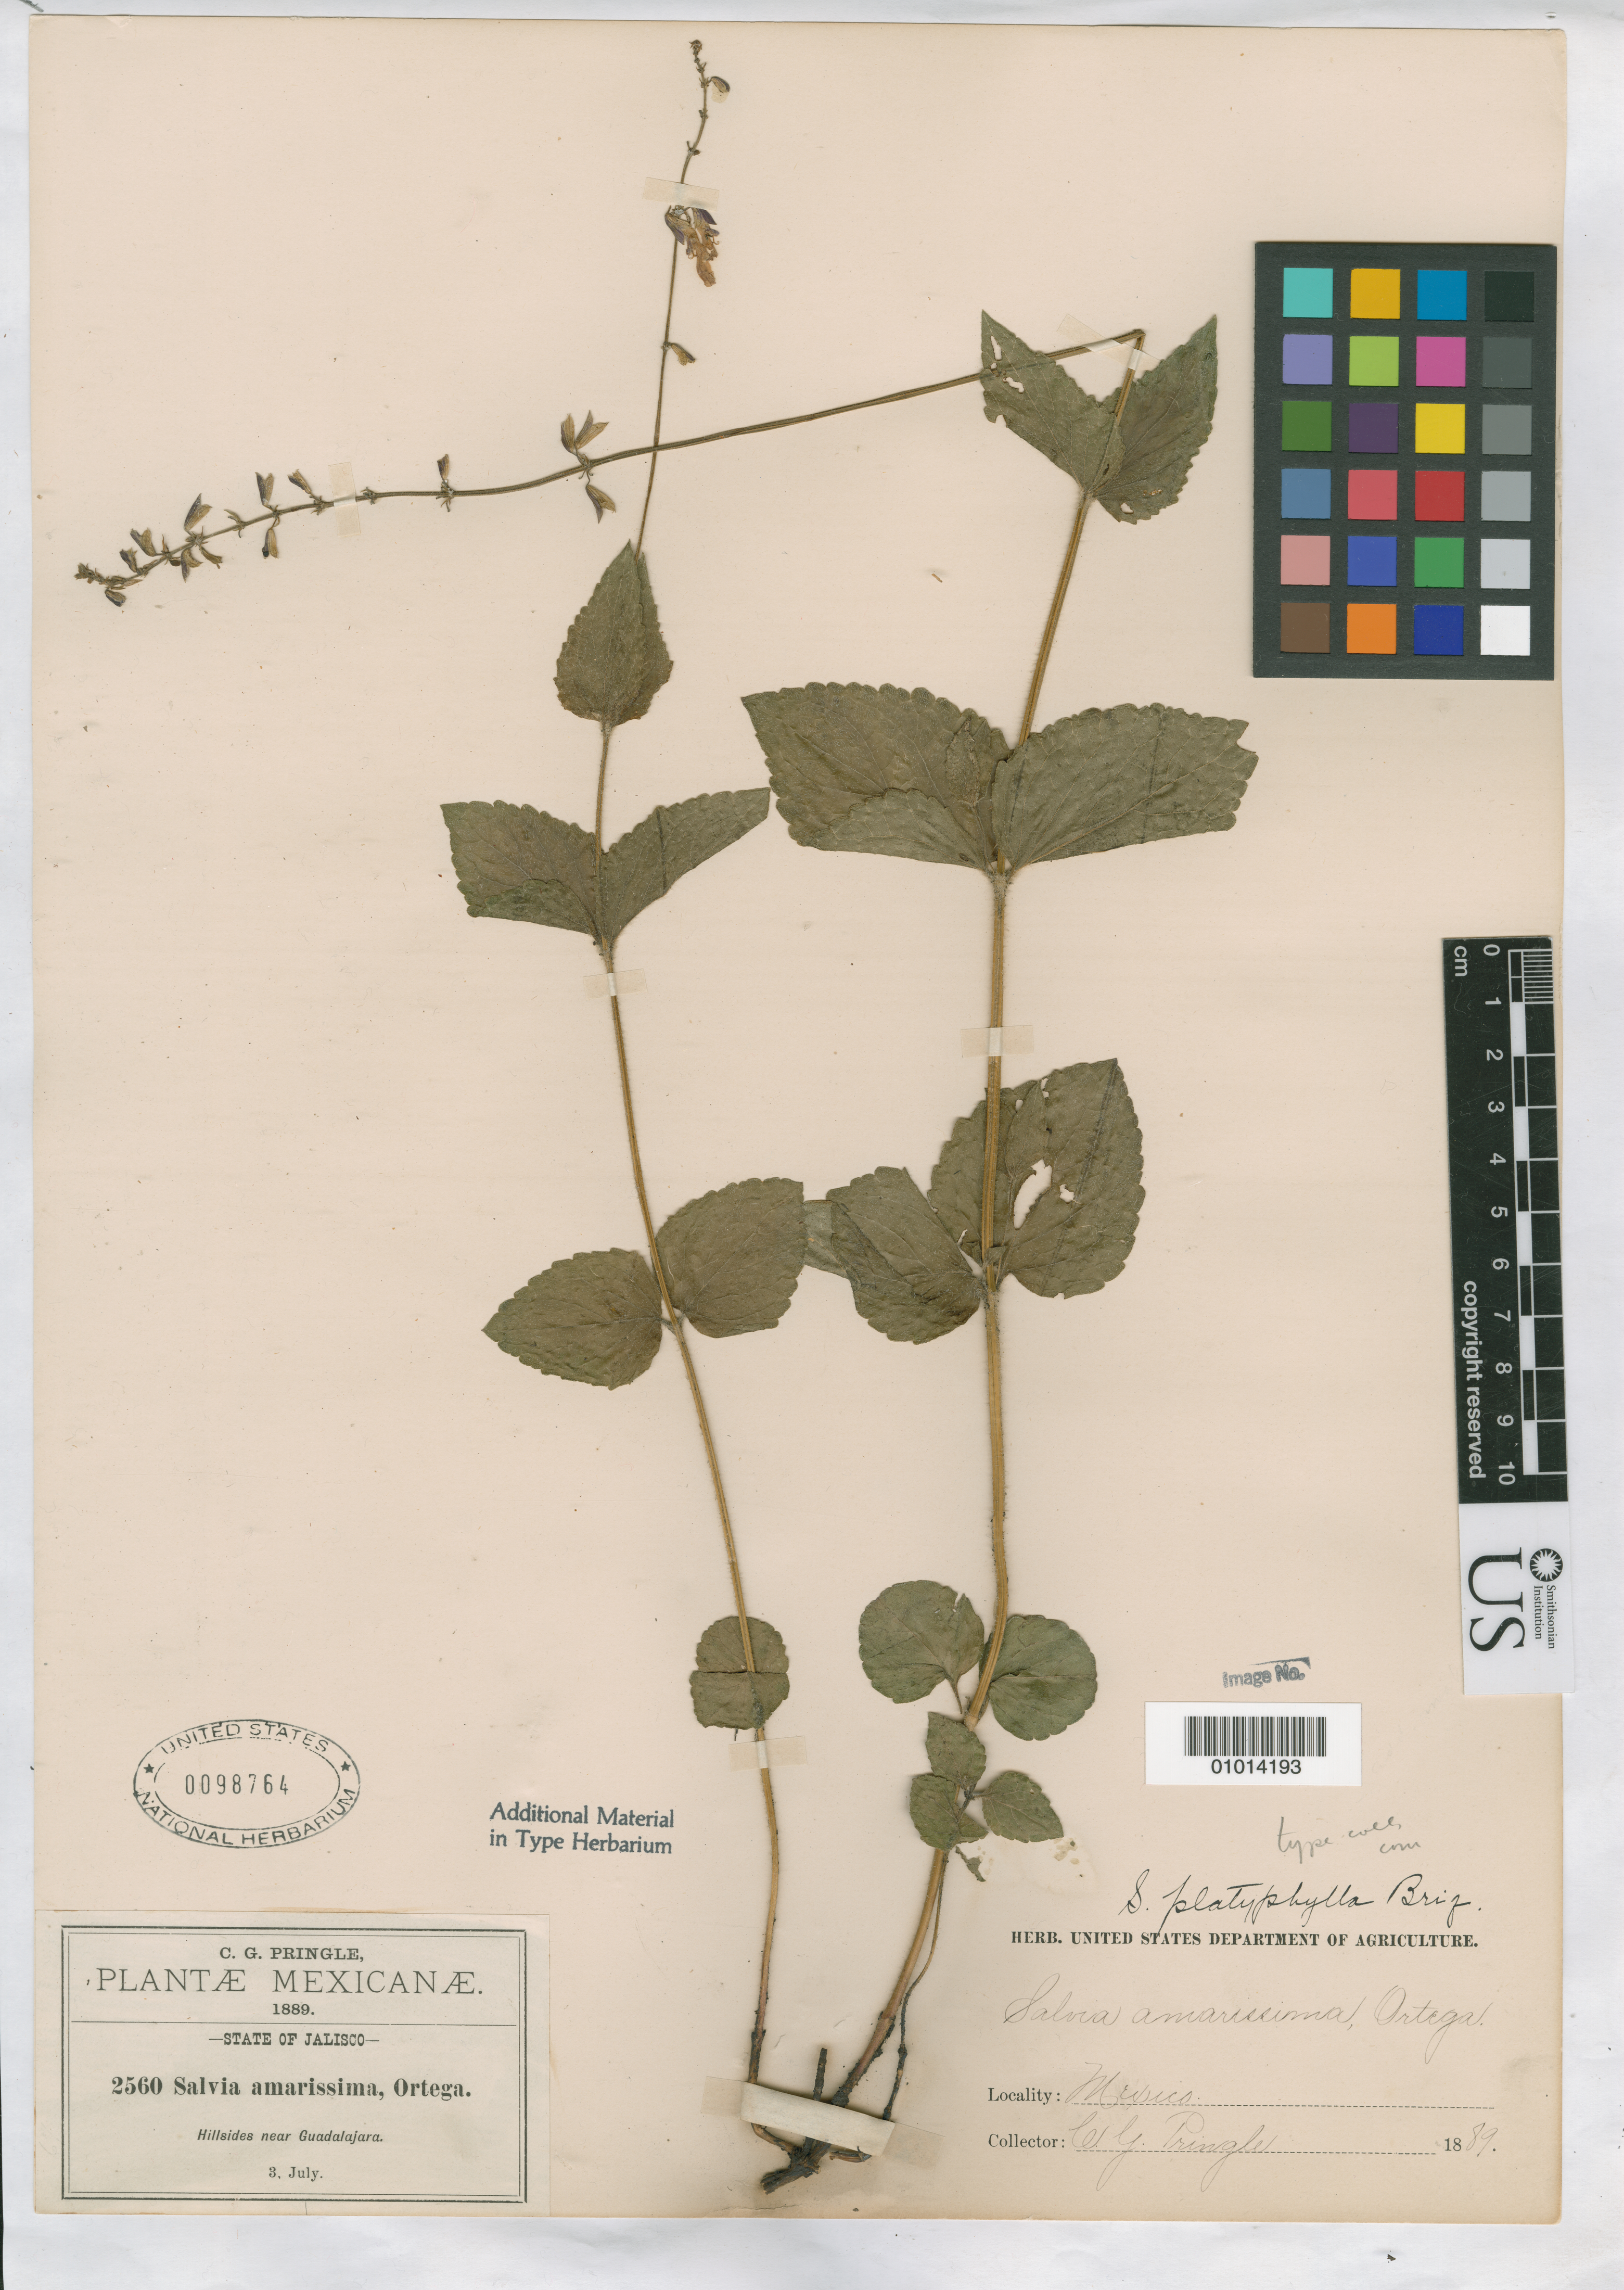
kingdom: Plantae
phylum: Tracheophyta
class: Magnoliopsida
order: Lamiales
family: Lamiaceae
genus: Salvia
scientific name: Salvia platyphylla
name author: Briq.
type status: Isotype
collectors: C. G. Pringle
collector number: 2560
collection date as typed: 03 Jul 1889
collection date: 1889-07-03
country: Mexico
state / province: Jalisco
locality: Hillsides near Guadalajara.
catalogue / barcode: US 98764